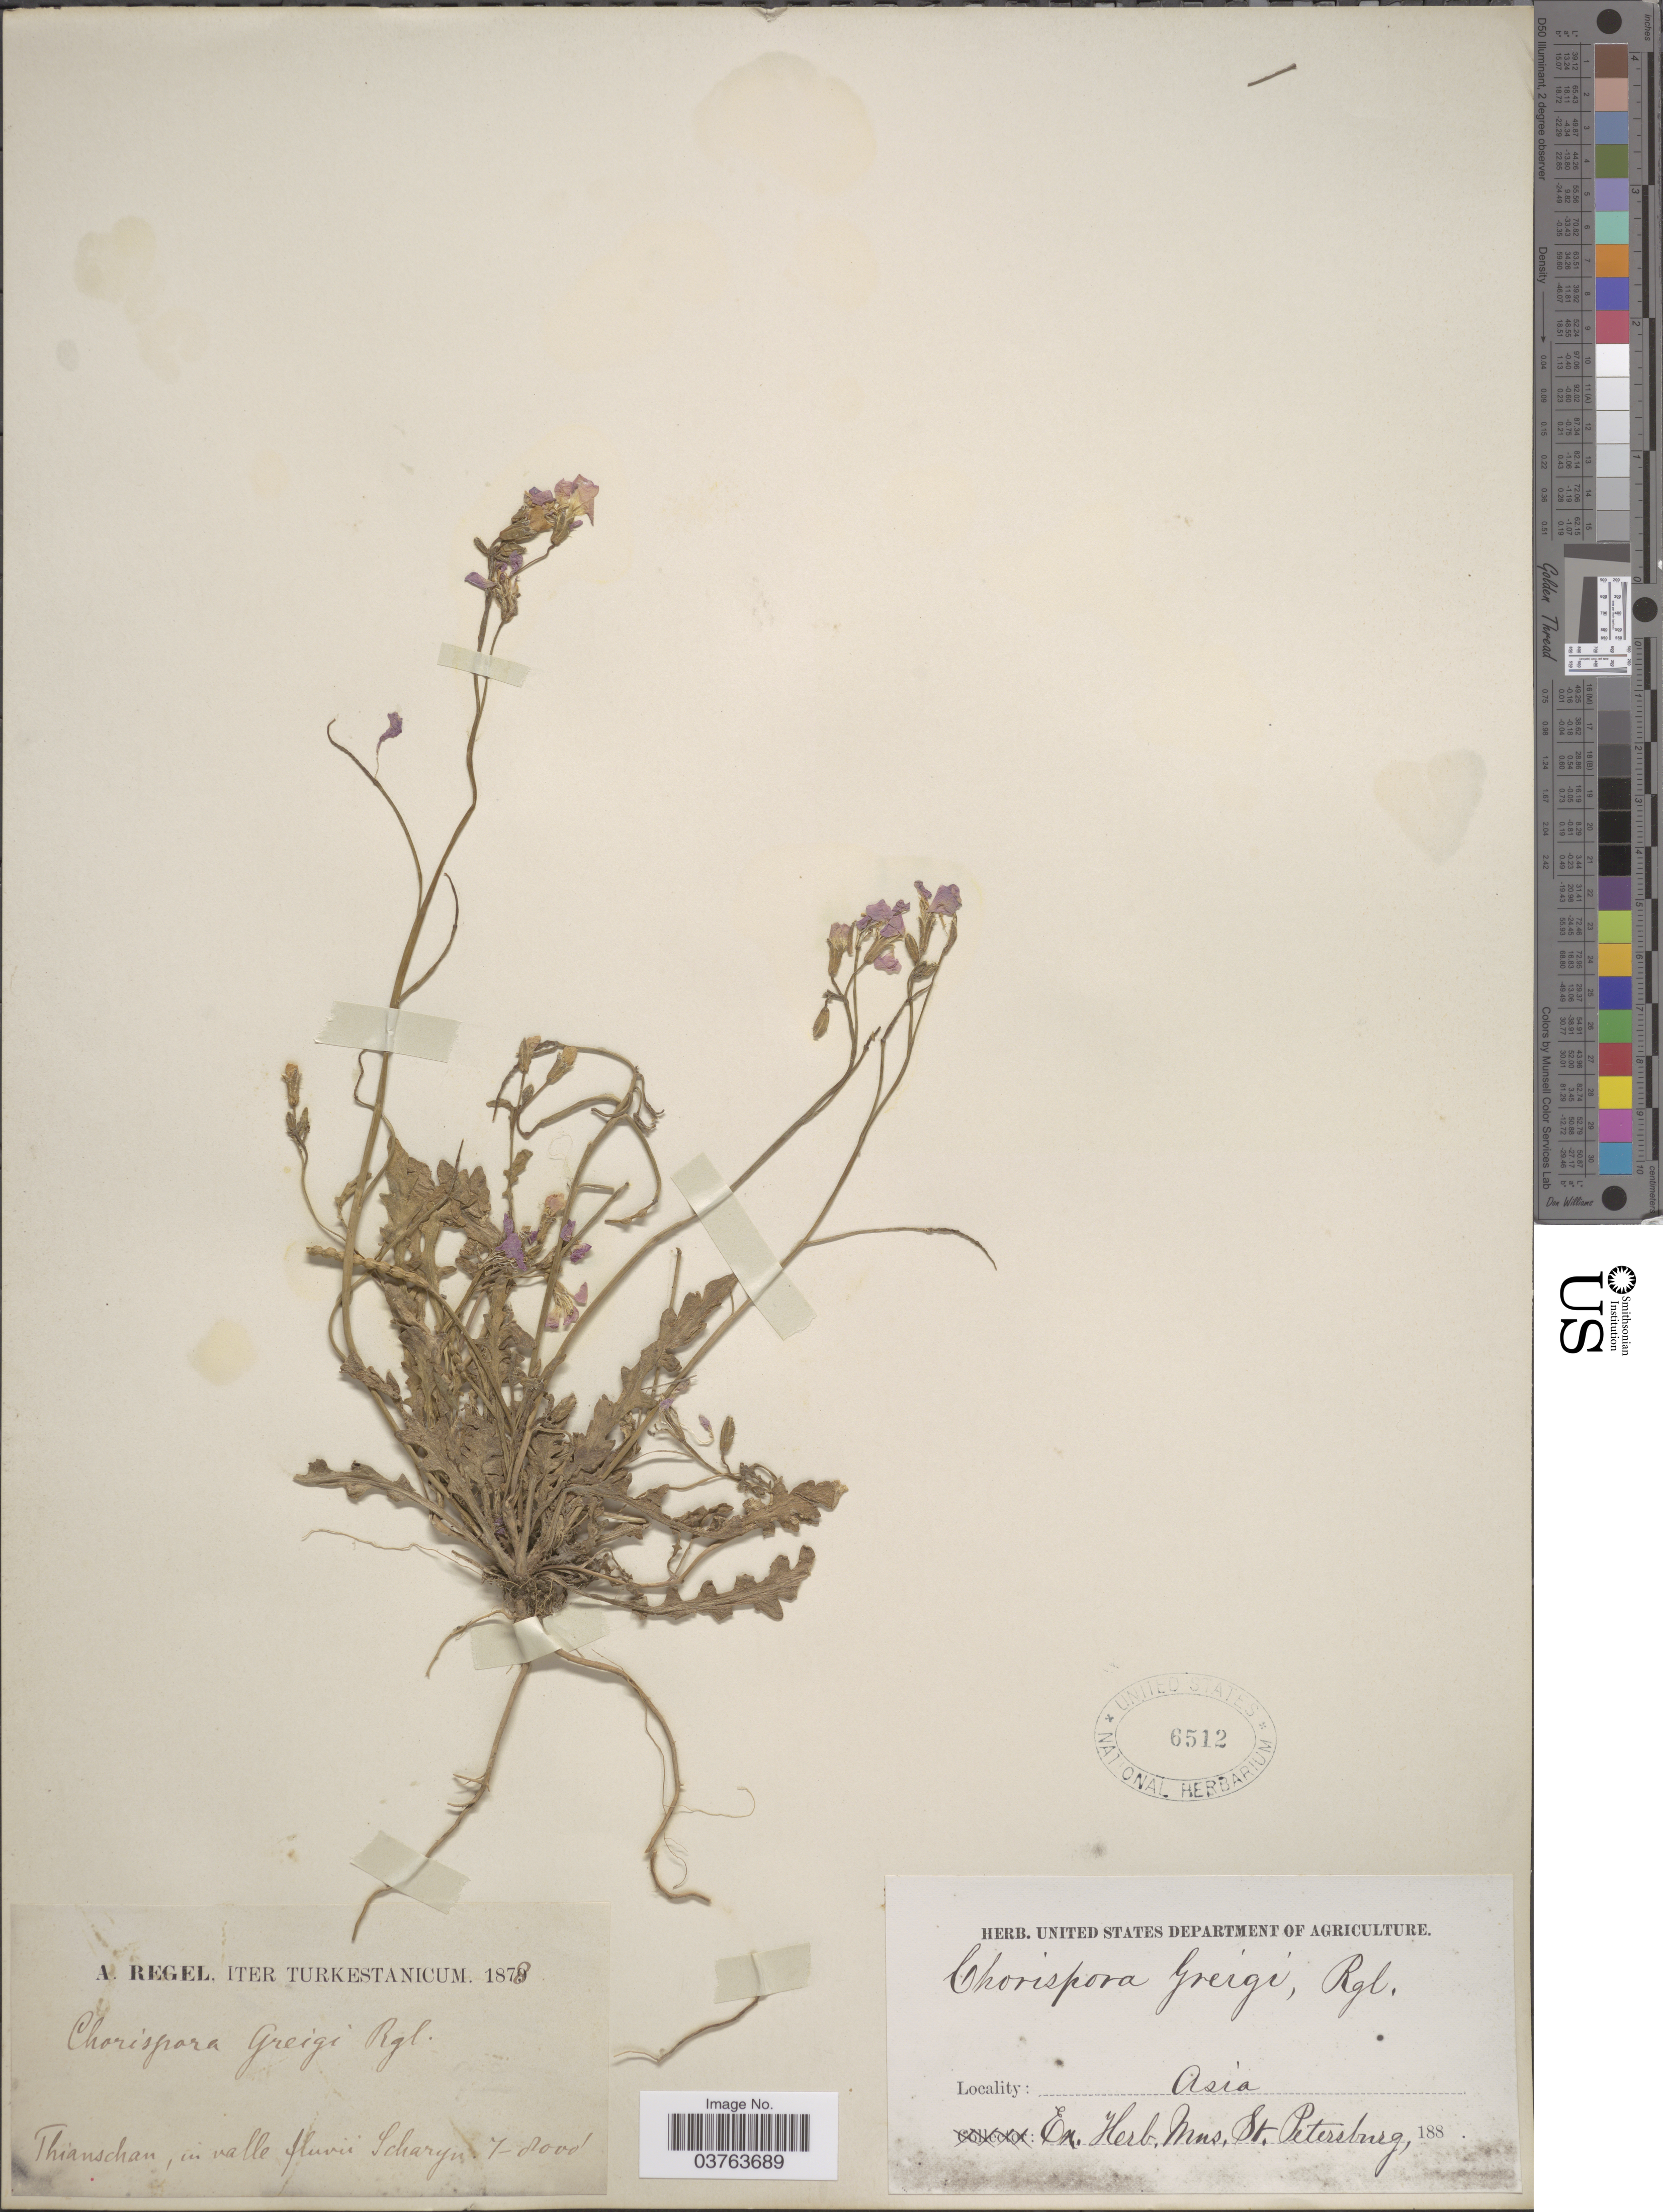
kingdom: Plantae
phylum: Tracheophyta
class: Magnoliopsida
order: Brassicales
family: Brassicaceae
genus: Chorispora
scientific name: Chorispora greigii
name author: Regel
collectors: A. Regel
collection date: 1878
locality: Iter Turkestanicum. Thianschan, in valle fluvii Scharyn. Asia.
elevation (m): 2134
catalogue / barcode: US 6512